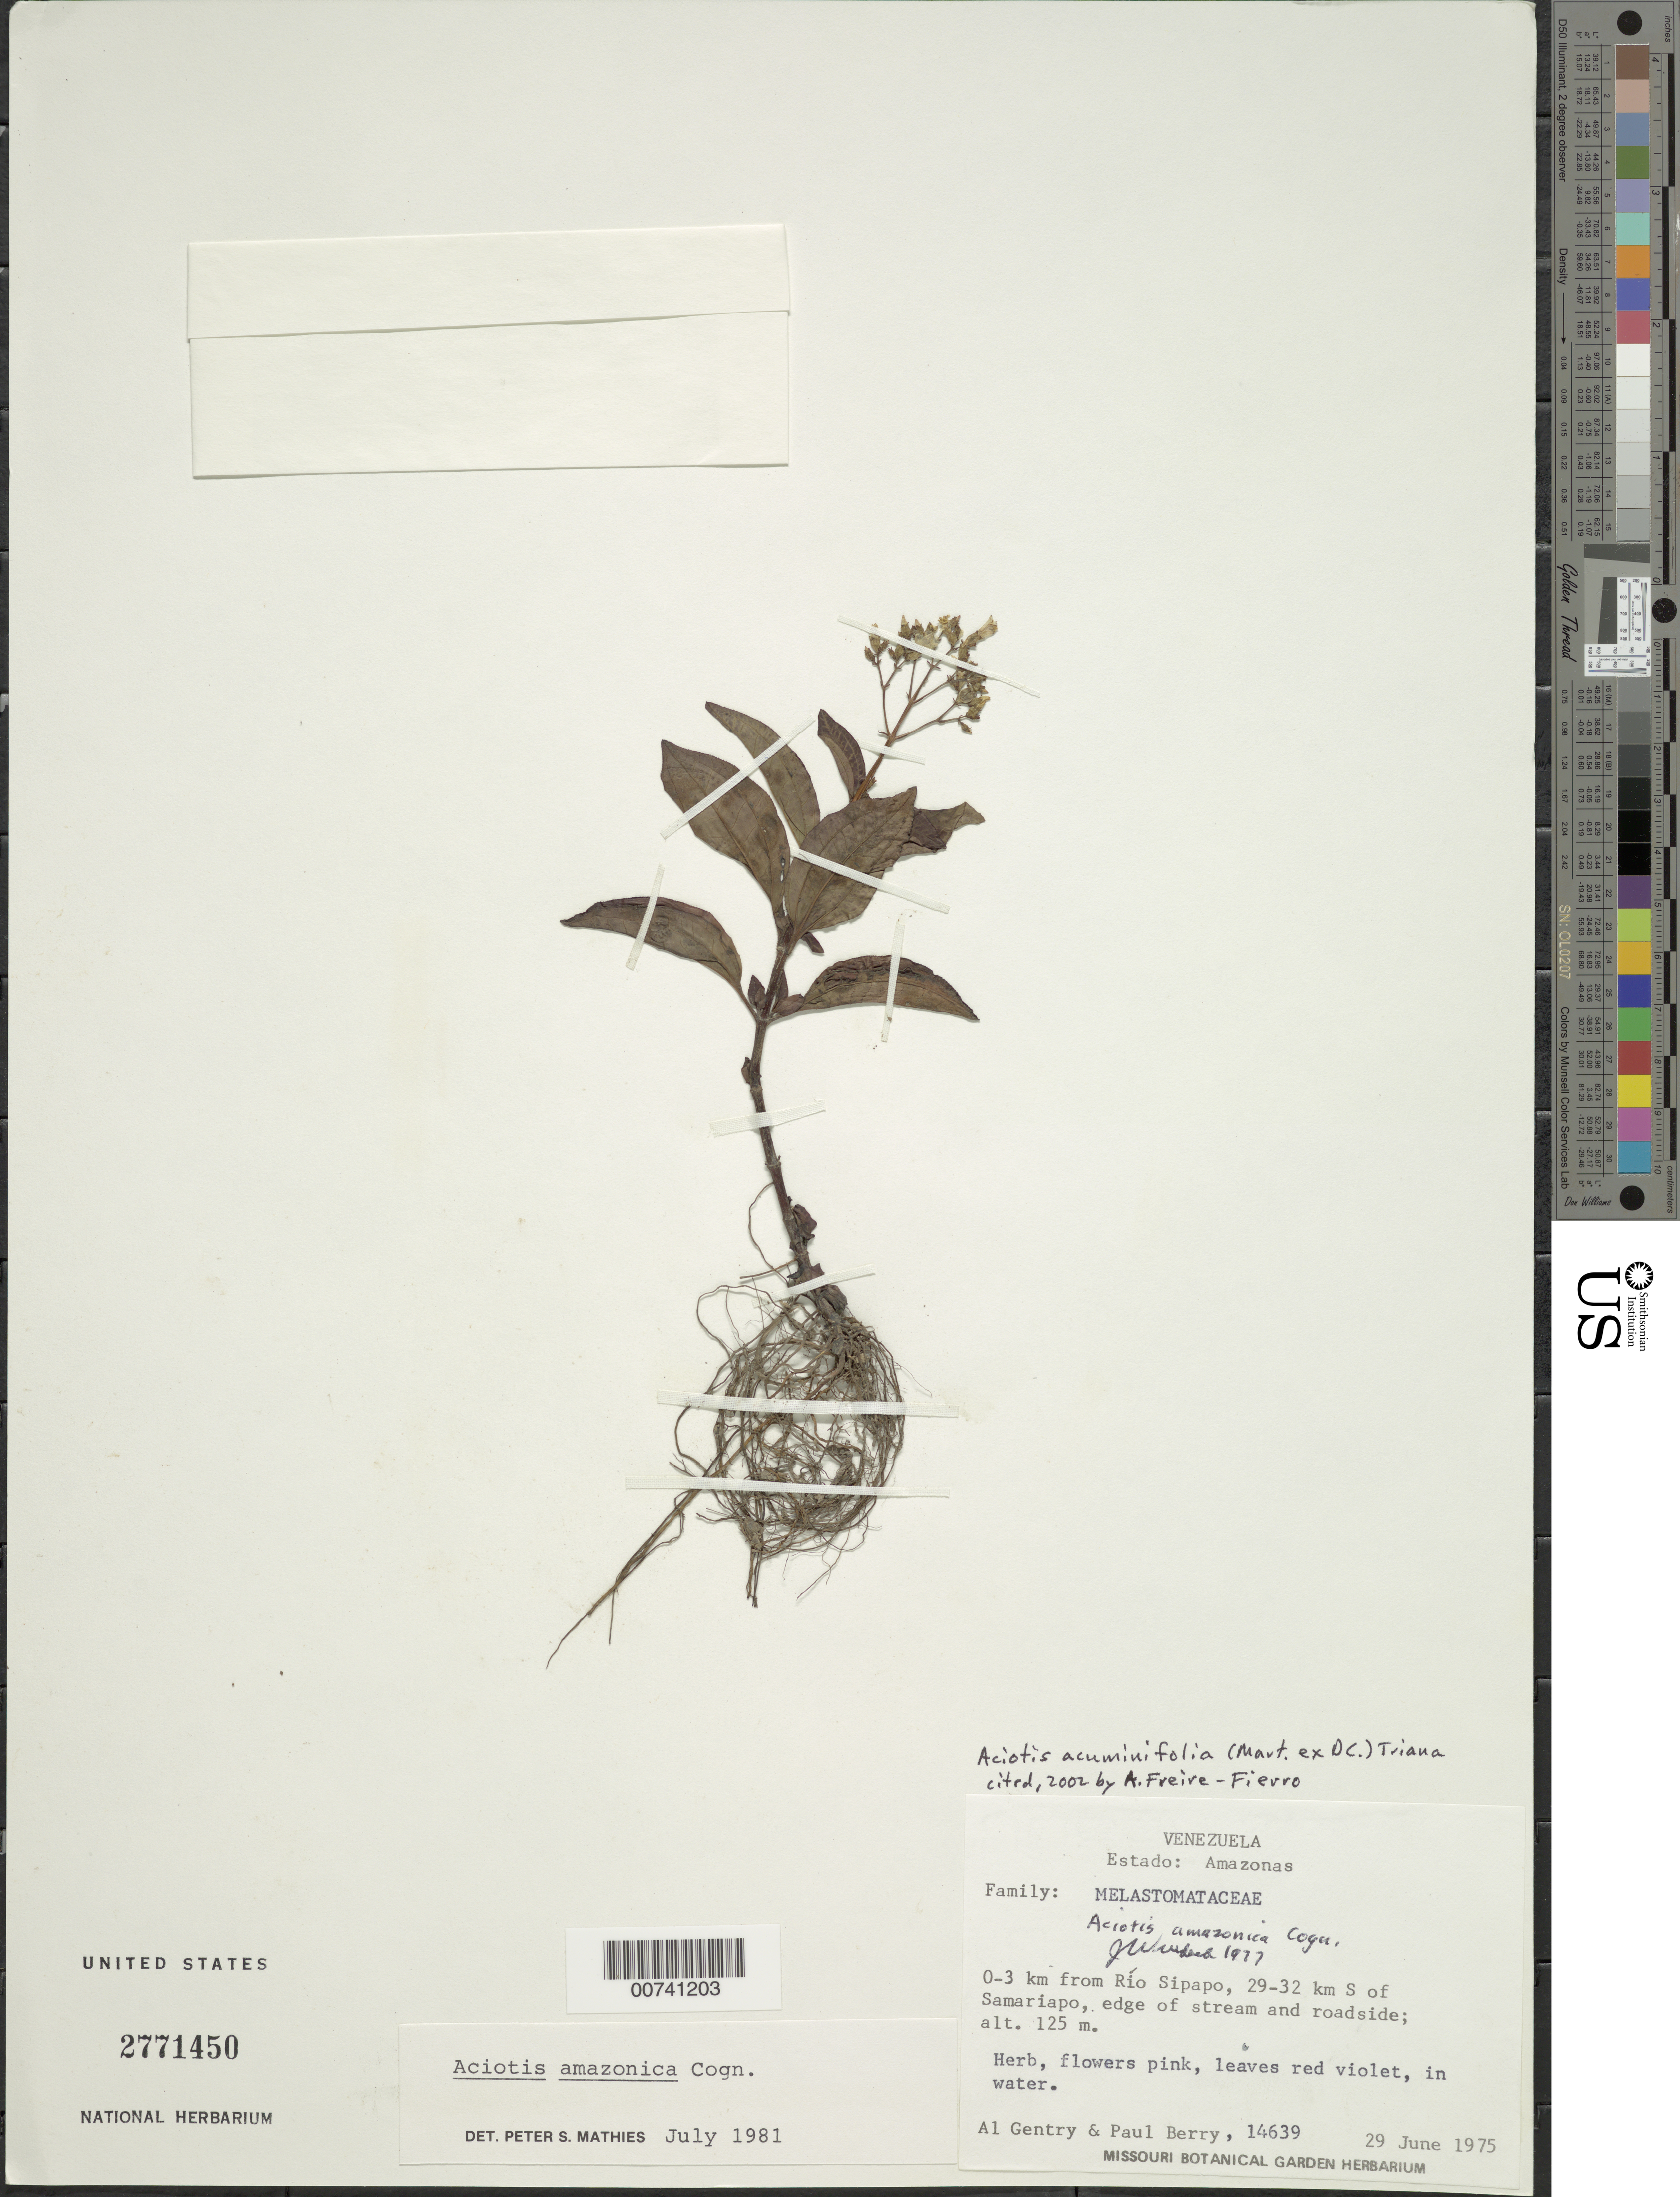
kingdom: Plantae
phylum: Tracheophyta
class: Magnoliopsida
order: Myrtales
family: Melastomataceae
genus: Aciotis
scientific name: Aciotis acuminifolia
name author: (Mart. ex DC.) Triana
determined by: Freire-Fierro, A.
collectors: A. H. Gentry & P. Berry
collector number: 14639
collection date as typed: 29-Jun-75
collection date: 1975-06-29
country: Venezuela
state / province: Amazonas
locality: Río Sipapo, 0-3 km from; 29-32 km S of Samariapo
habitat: Edge of stream and roadside; in water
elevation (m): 125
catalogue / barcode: US 2771450